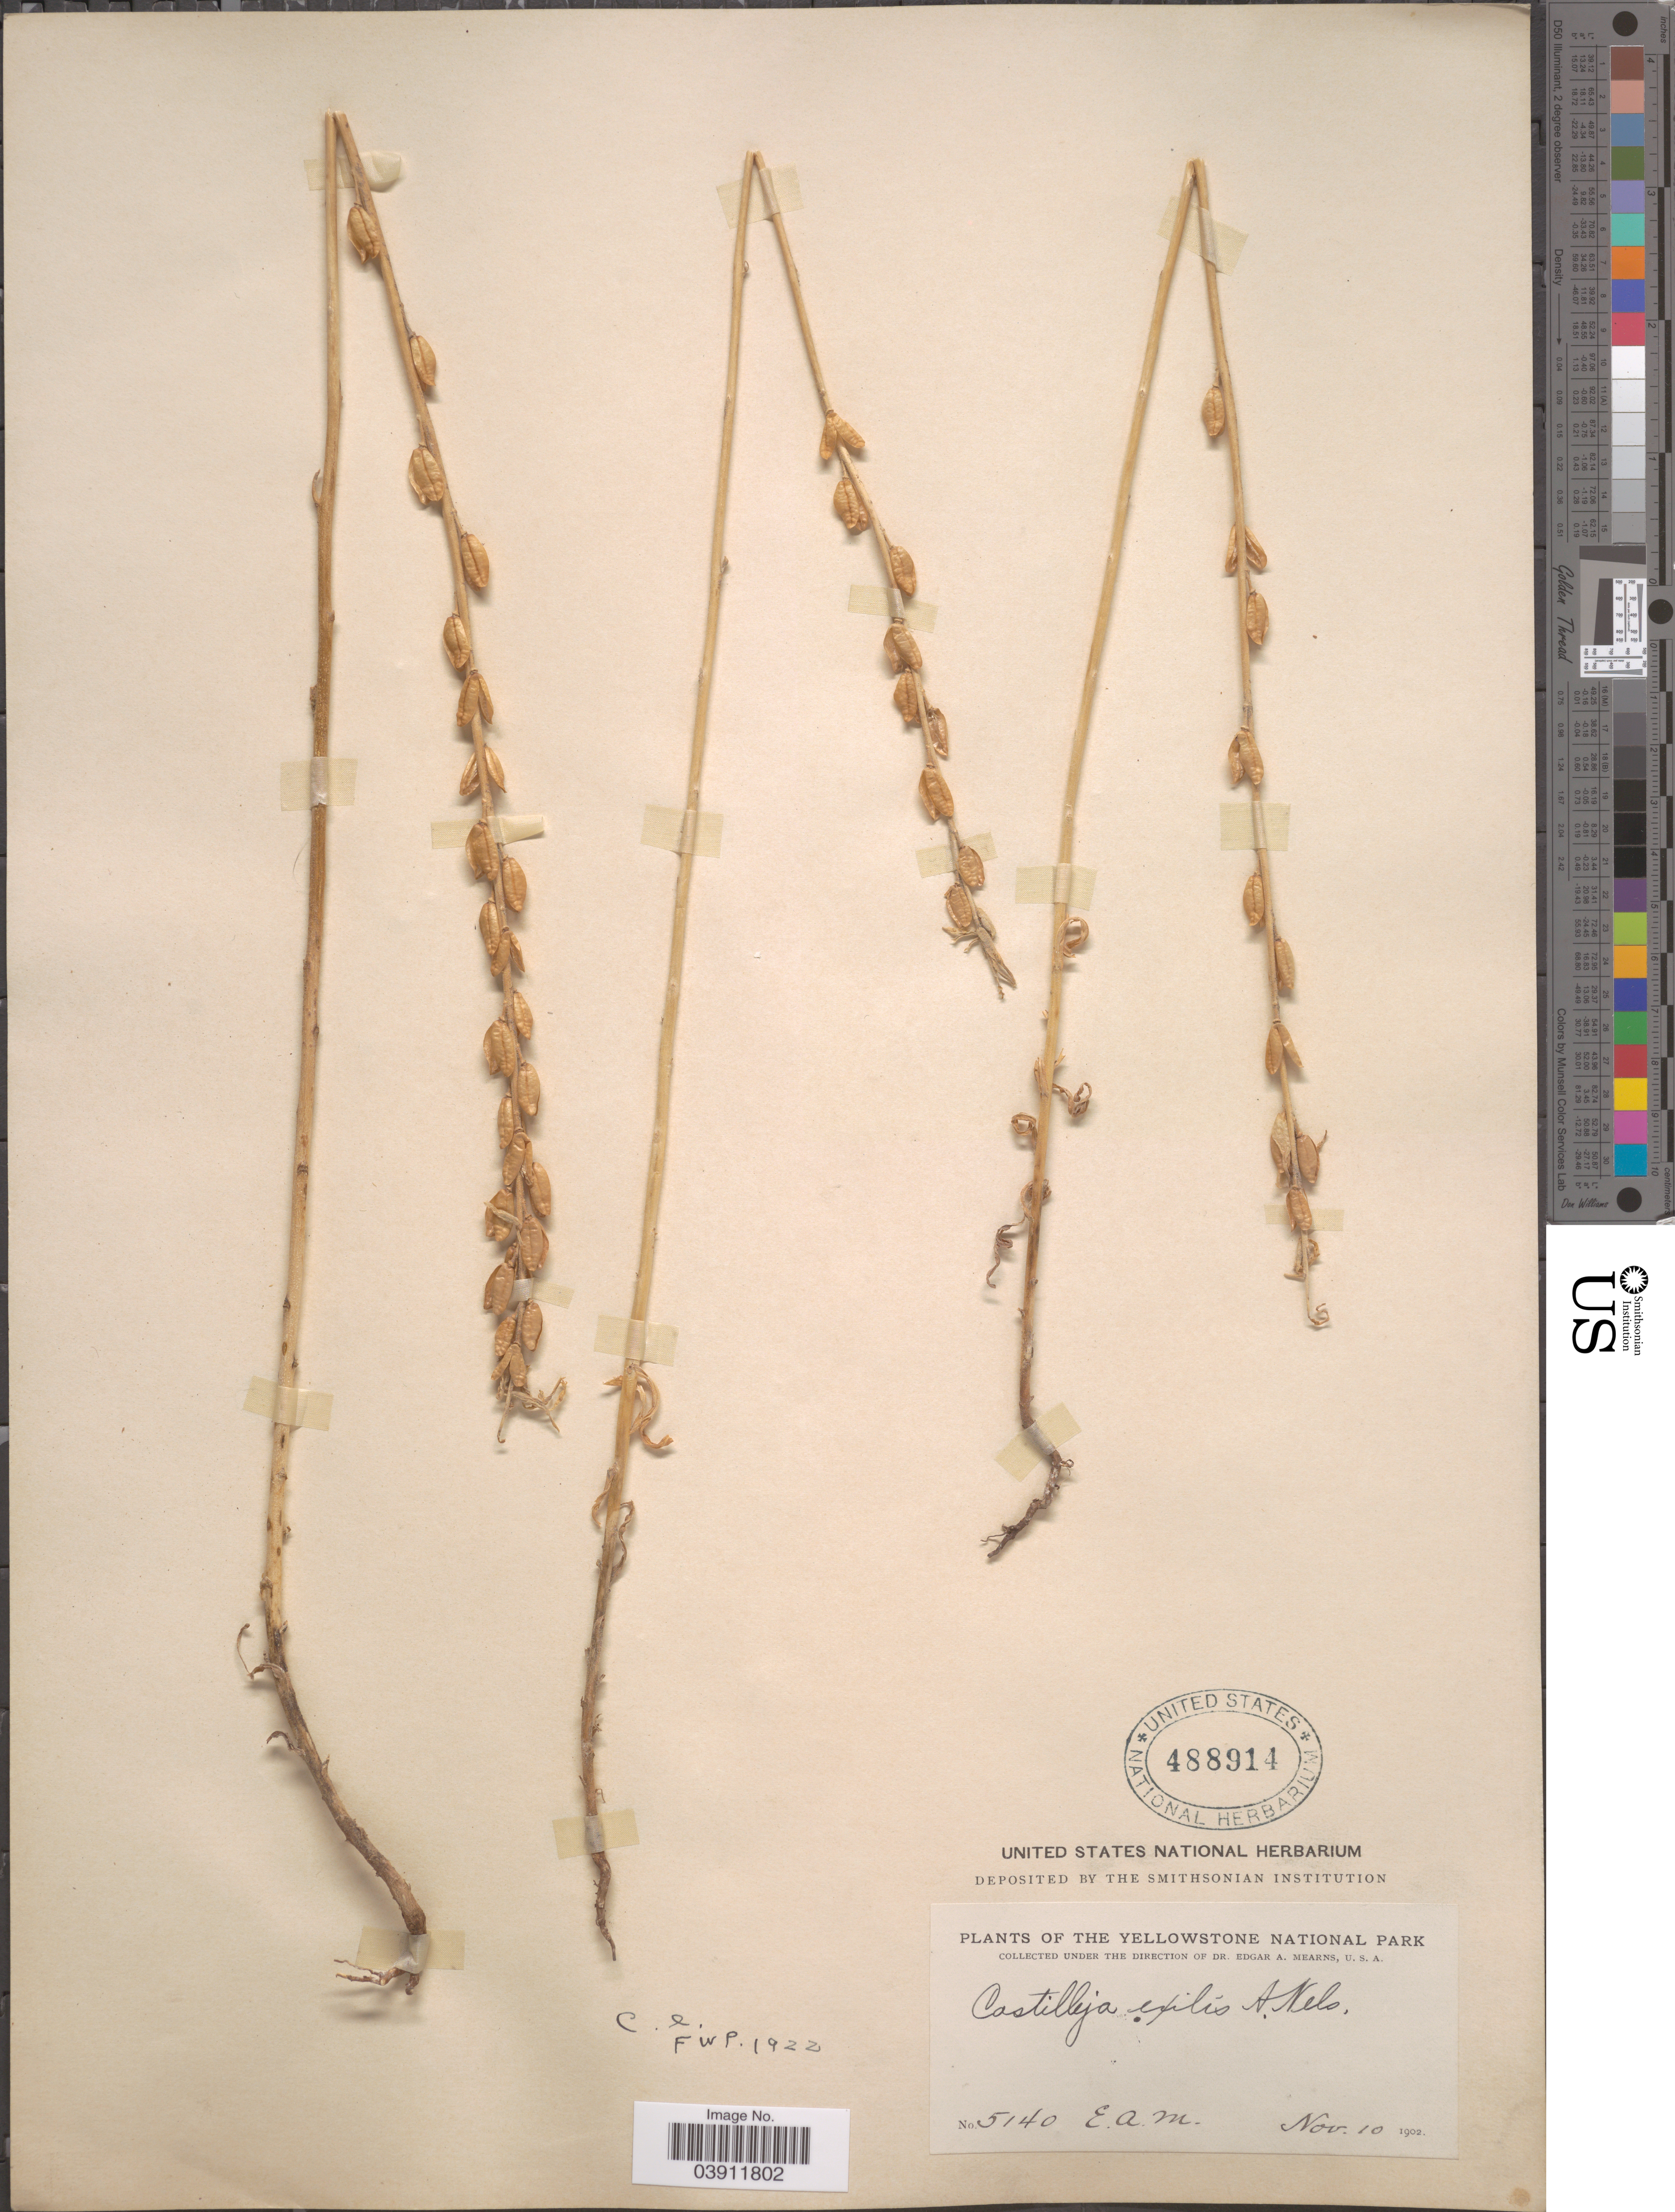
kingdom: Plantae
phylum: Tracheophyta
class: Magnoliopsida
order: Lamiales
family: Orobanchaceae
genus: Castilleja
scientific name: Castilleja exilis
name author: A. Nelson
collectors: E. A. Mearns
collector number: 5140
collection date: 1902-11-10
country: United States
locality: Yellowstone National Park.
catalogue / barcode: US 488914